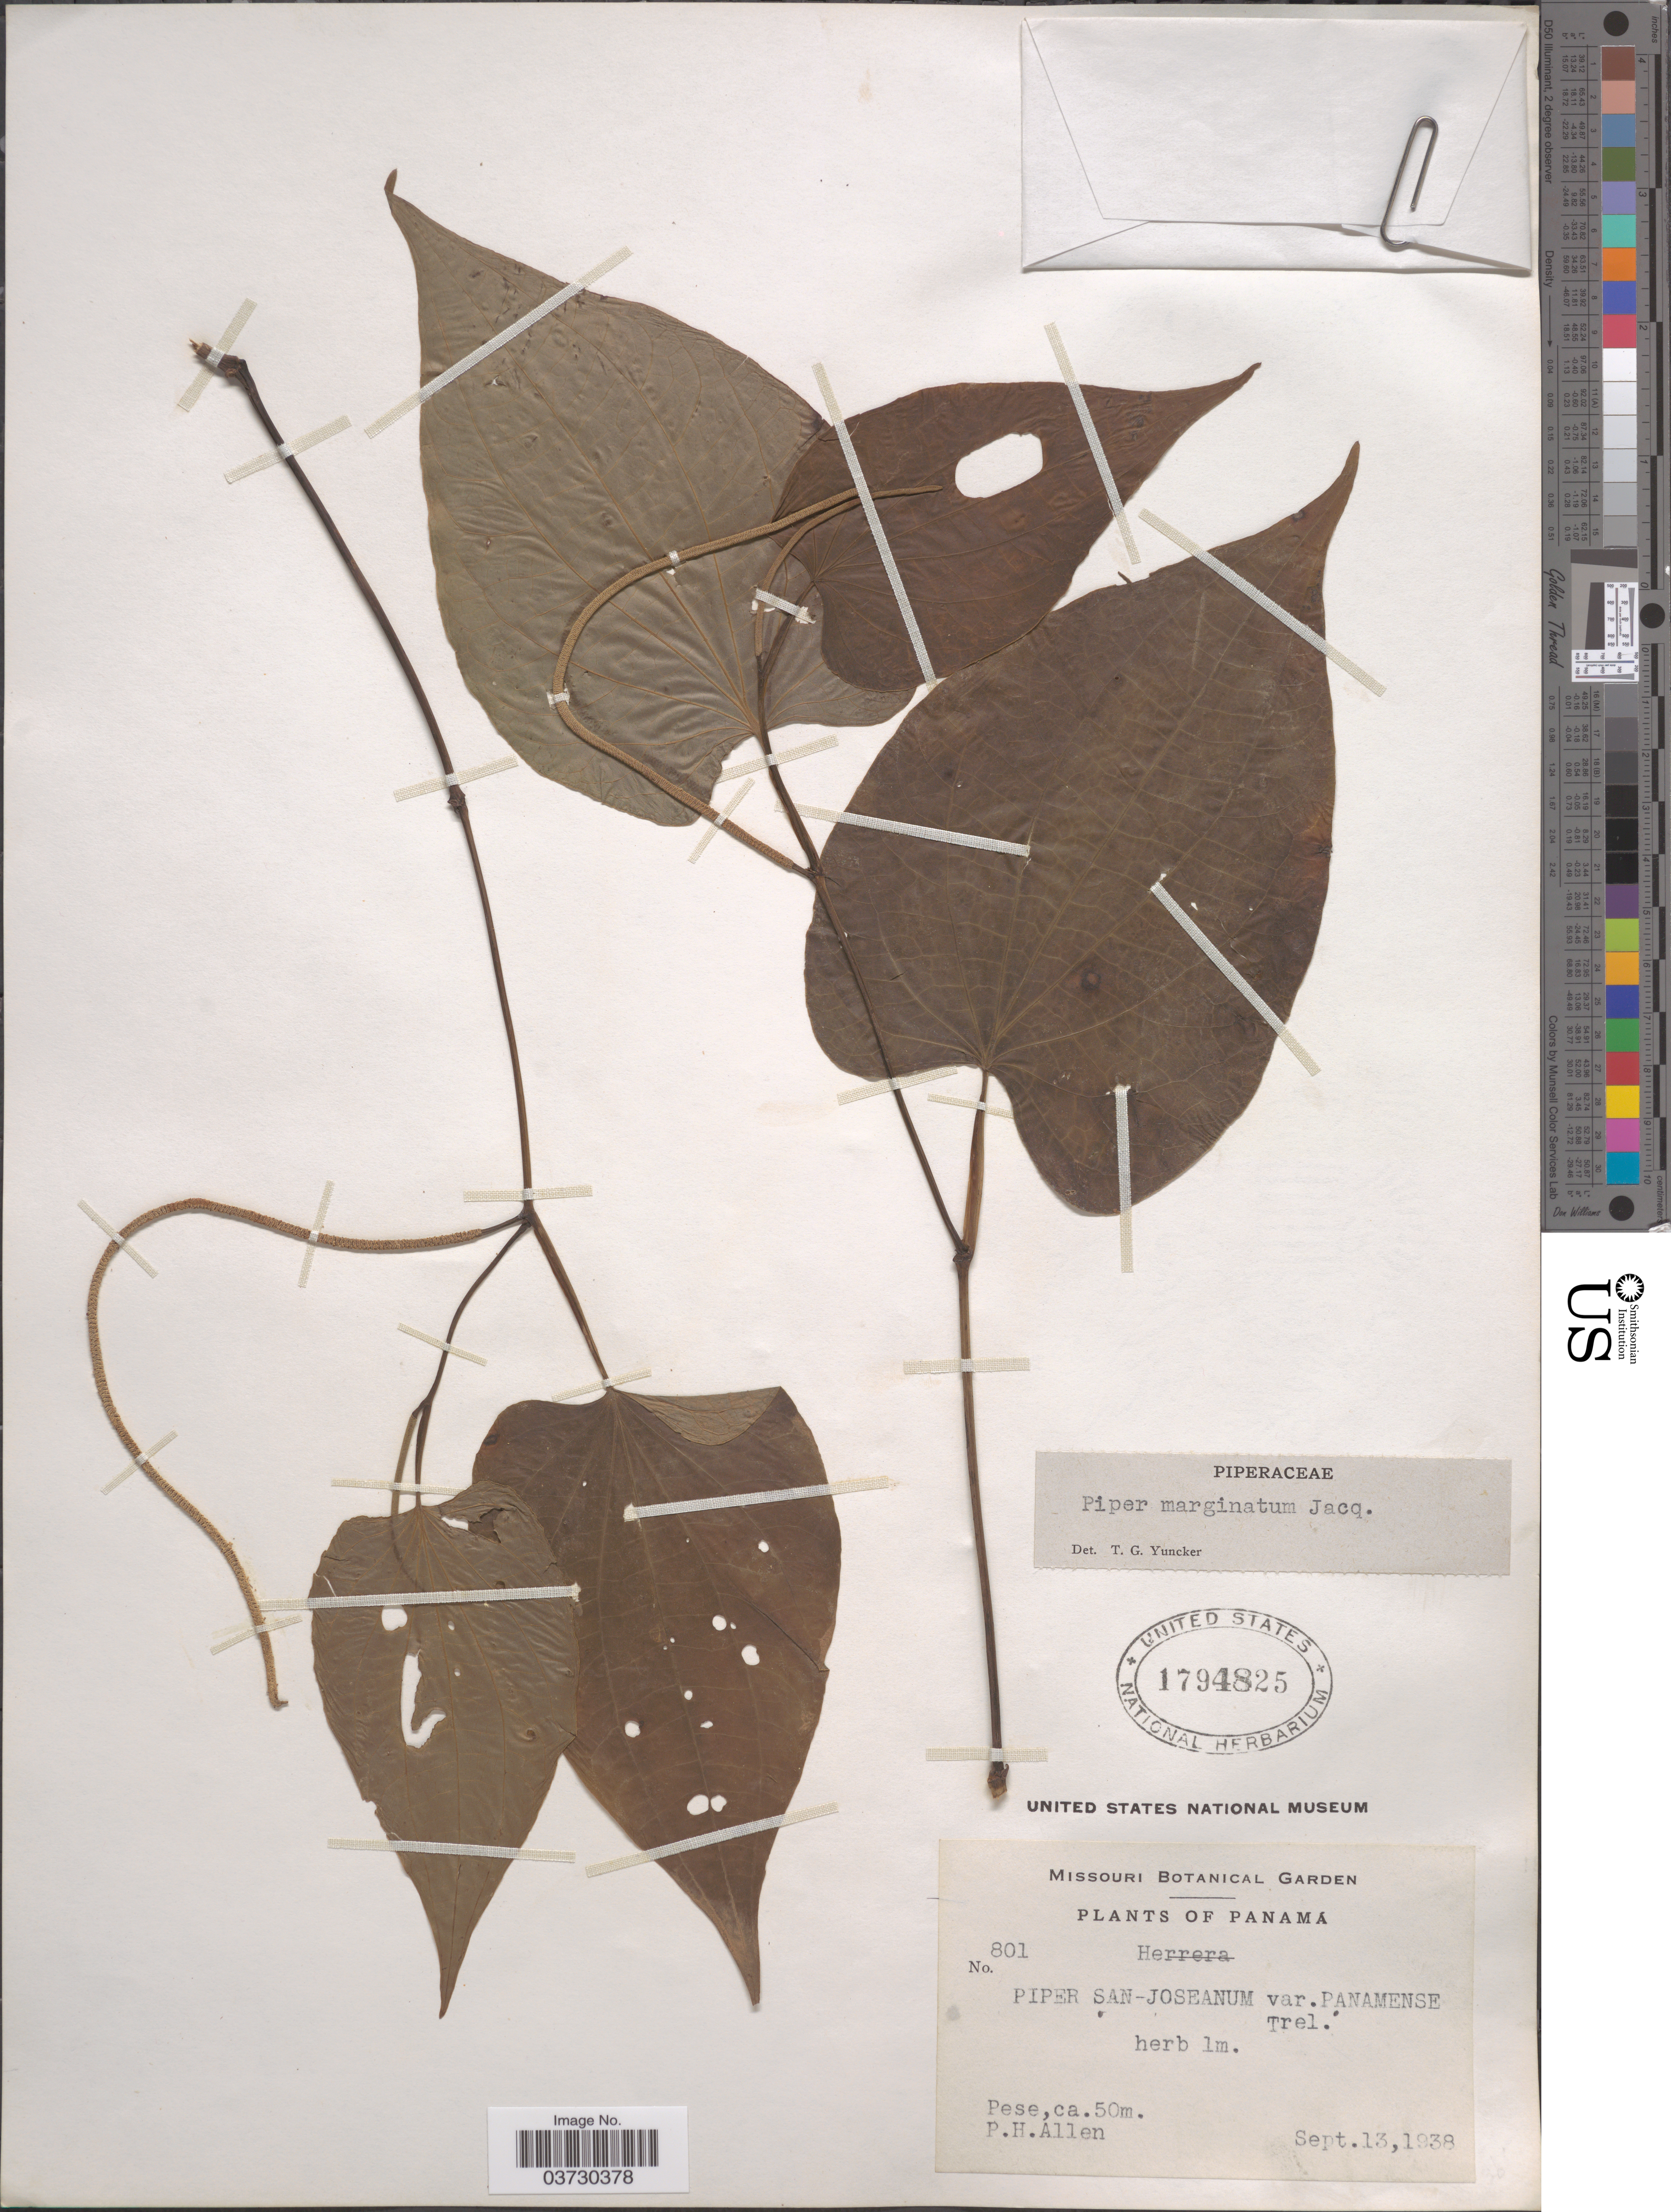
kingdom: Plantae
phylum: Tracheophyta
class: Magnoliopsida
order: Piperales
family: Piperaceae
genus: Piper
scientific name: Piper marginatum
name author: Jacq.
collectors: P. H. Allen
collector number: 801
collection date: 1938-09-13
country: Panama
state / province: Herrera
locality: Pese.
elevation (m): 50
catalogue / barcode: US 1794825